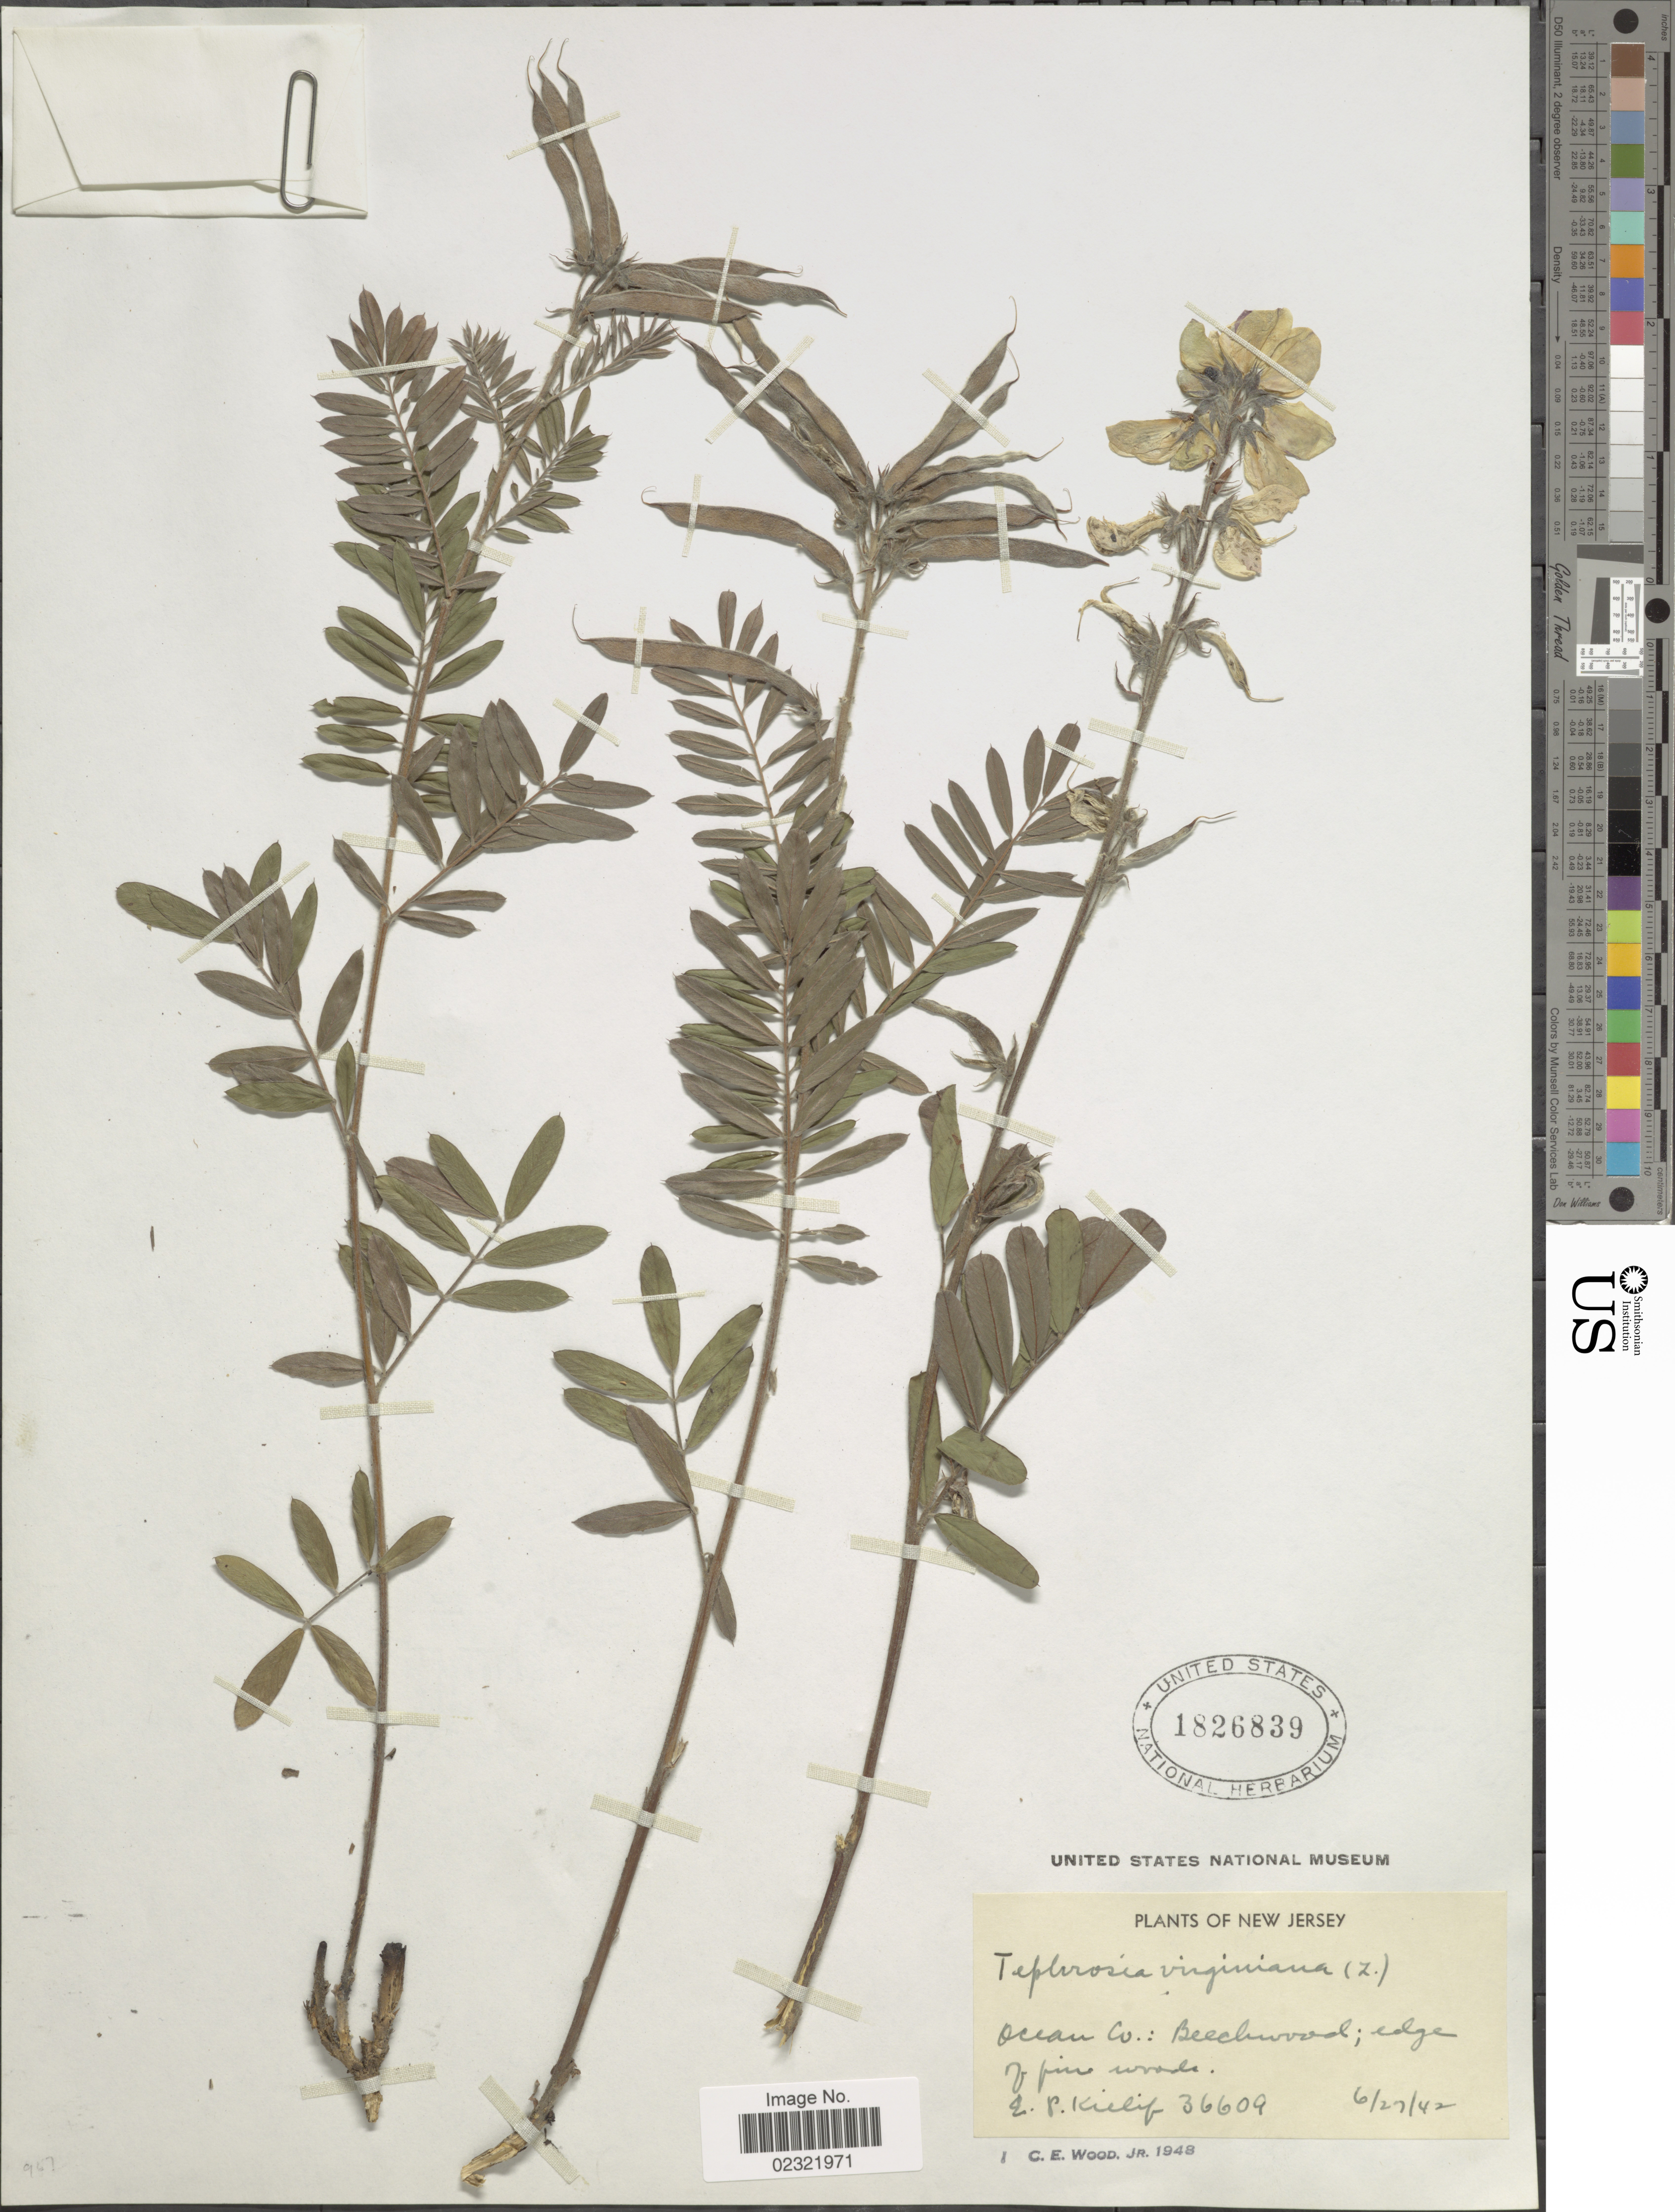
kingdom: Plantae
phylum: Tracheophyta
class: Magnoliopsida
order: Fabales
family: Fabaceae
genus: Tephrosia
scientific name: Tephrosia virginiana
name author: (L.) Pers.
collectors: E. P. Killip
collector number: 36609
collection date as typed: Transcribed d/m/y: 27/6/42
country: United States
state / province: New Jersey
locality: Ocean Co: Beechwood; edge of pine woods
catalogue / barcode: US 1826839